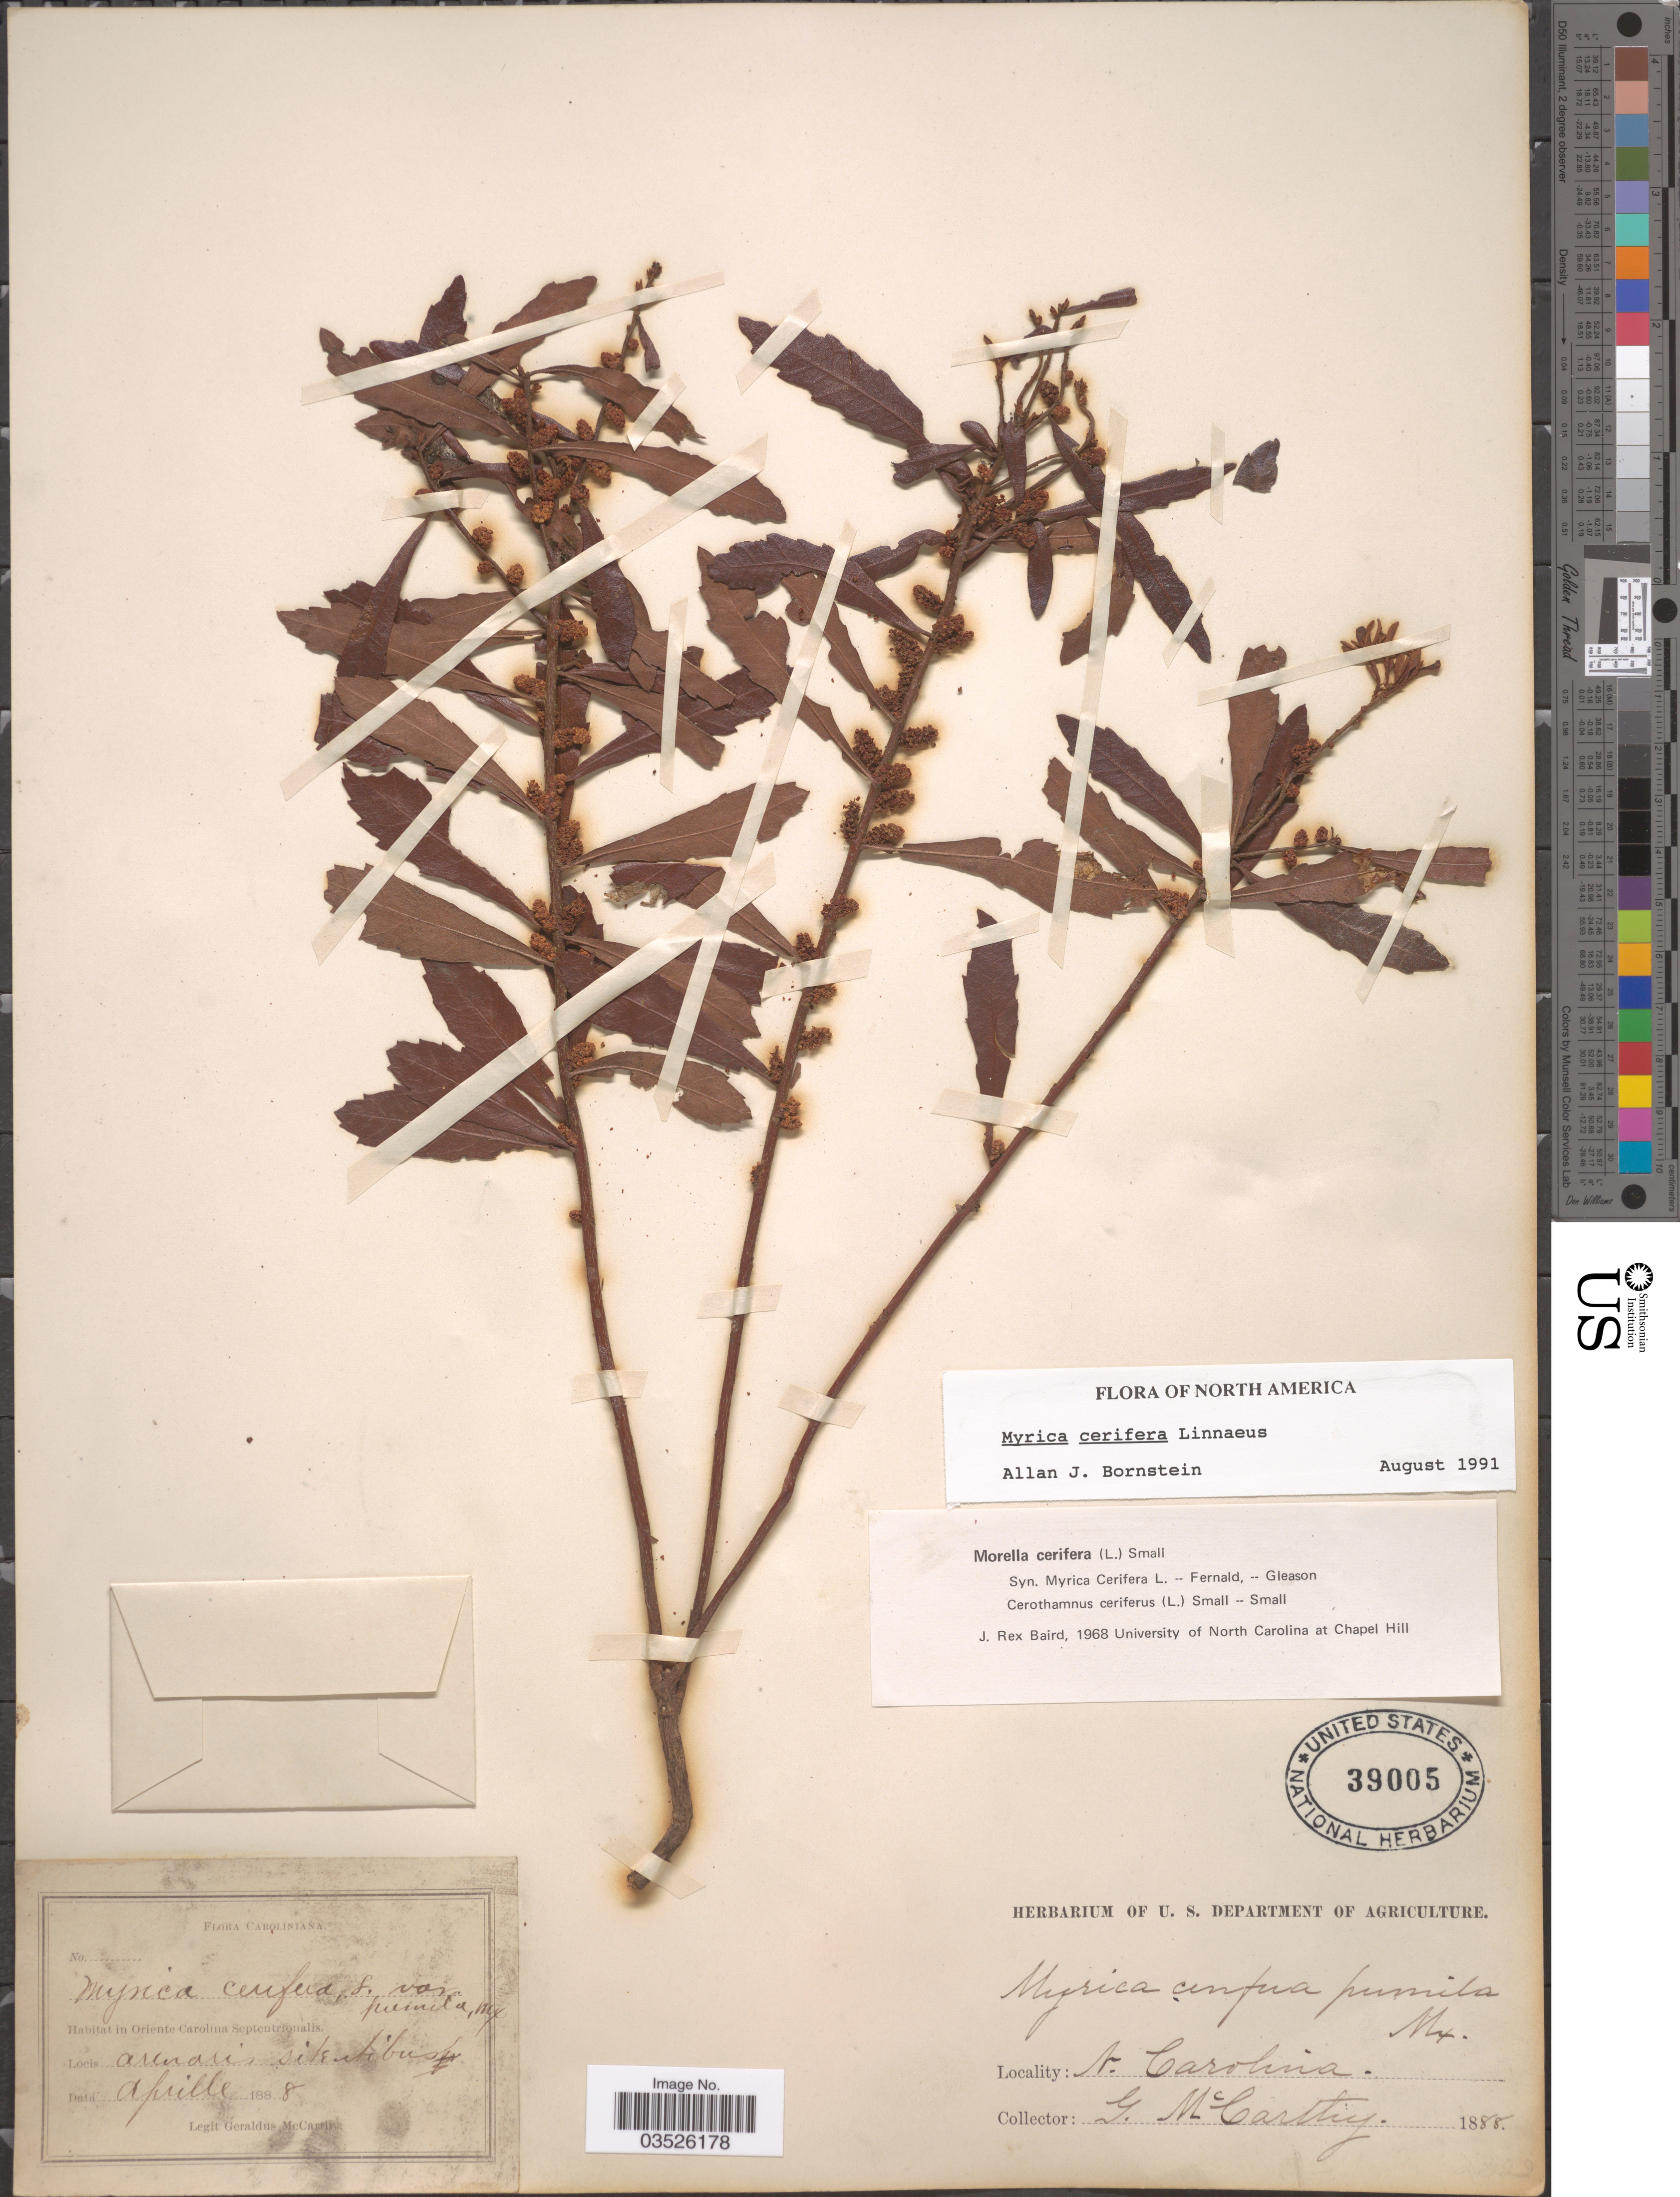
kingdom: Plantae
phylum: Tracheophyta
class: Magnoliopsida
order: Fagales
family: Myricaceae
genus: Morella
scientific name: Morella pumila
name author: (Michx.) Small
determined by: Strong, Mark T., (BOT), Smithsonian Institution - National Museum of Natural History (UNITED STATES)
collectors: M. McCarthy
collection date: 1888-04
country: United States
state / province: North Carolina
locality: Oriente Carolina Septentrionalis.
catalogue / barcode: US 39005